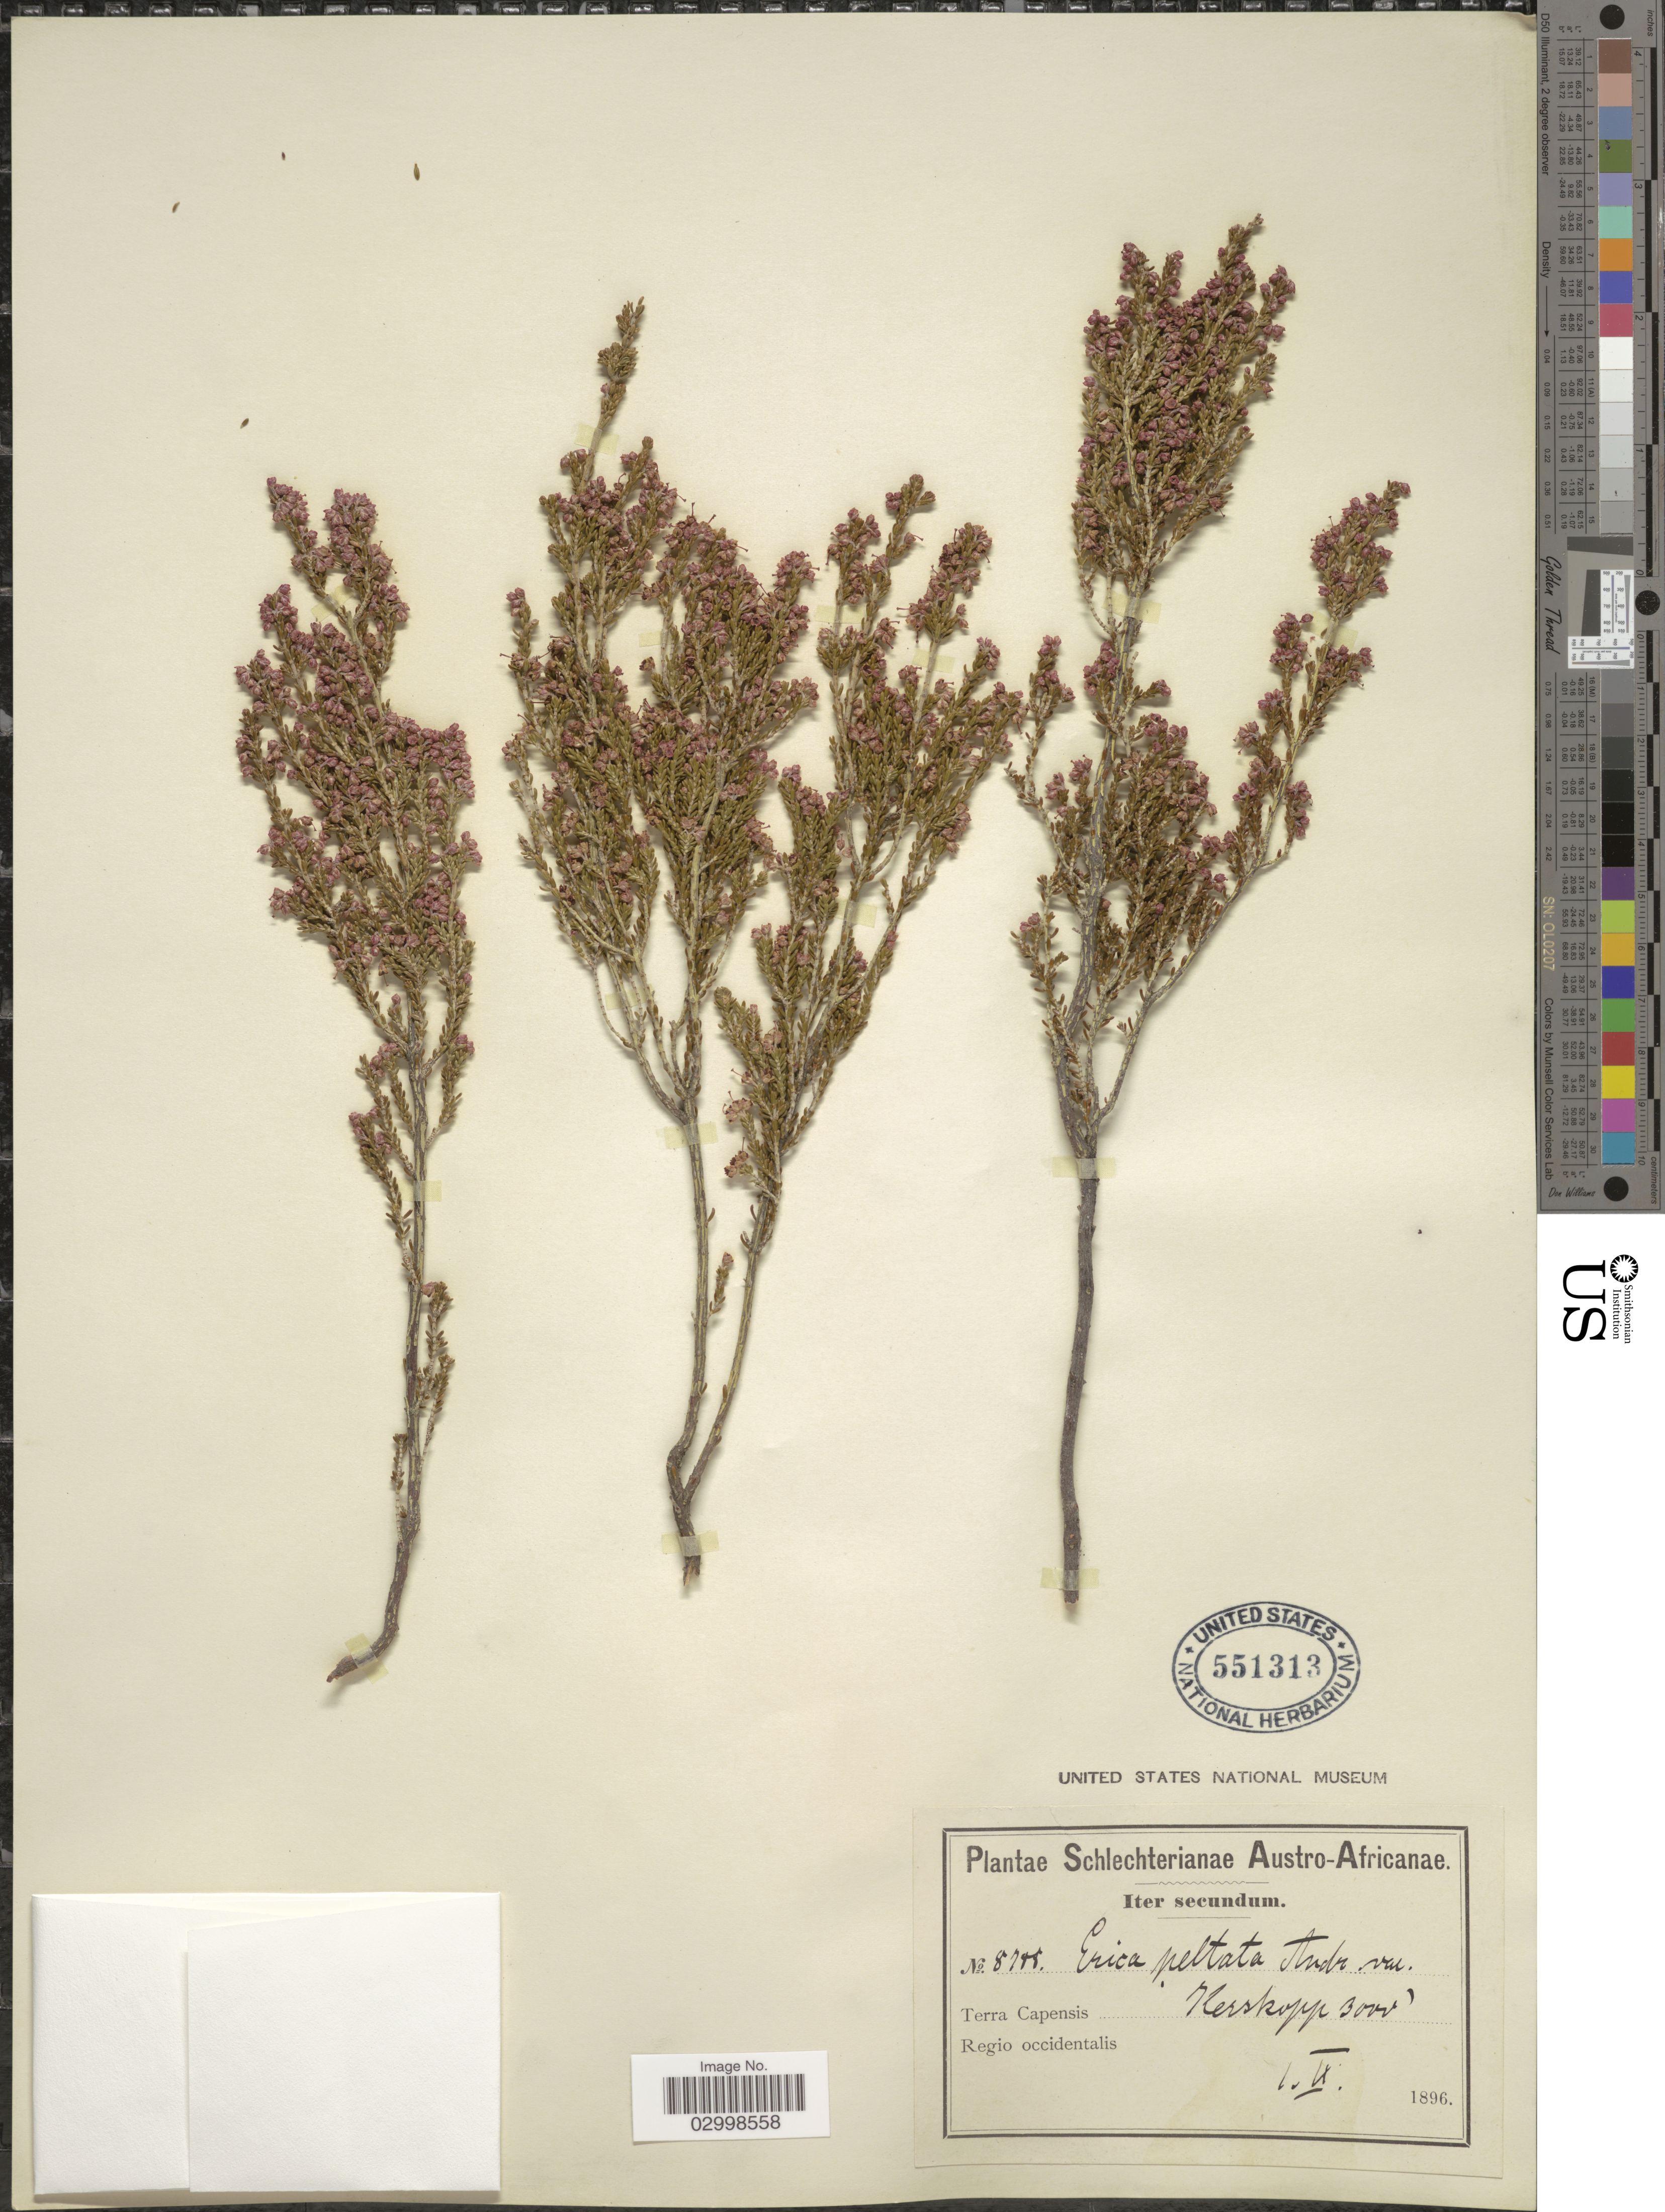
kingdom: Plantae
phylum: Tracheophyta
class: Magnoliopsida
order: Ericales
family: Ericaceae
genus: Erica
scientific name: Erica peltata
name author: Andrews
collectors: Schlechter, --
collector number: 8798*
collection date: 1896-09-01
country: South Africa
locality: Austro-Africanae, Terra Capensis Kerskopp, Regio occidentalis.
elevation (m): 914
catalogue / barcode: US 551313